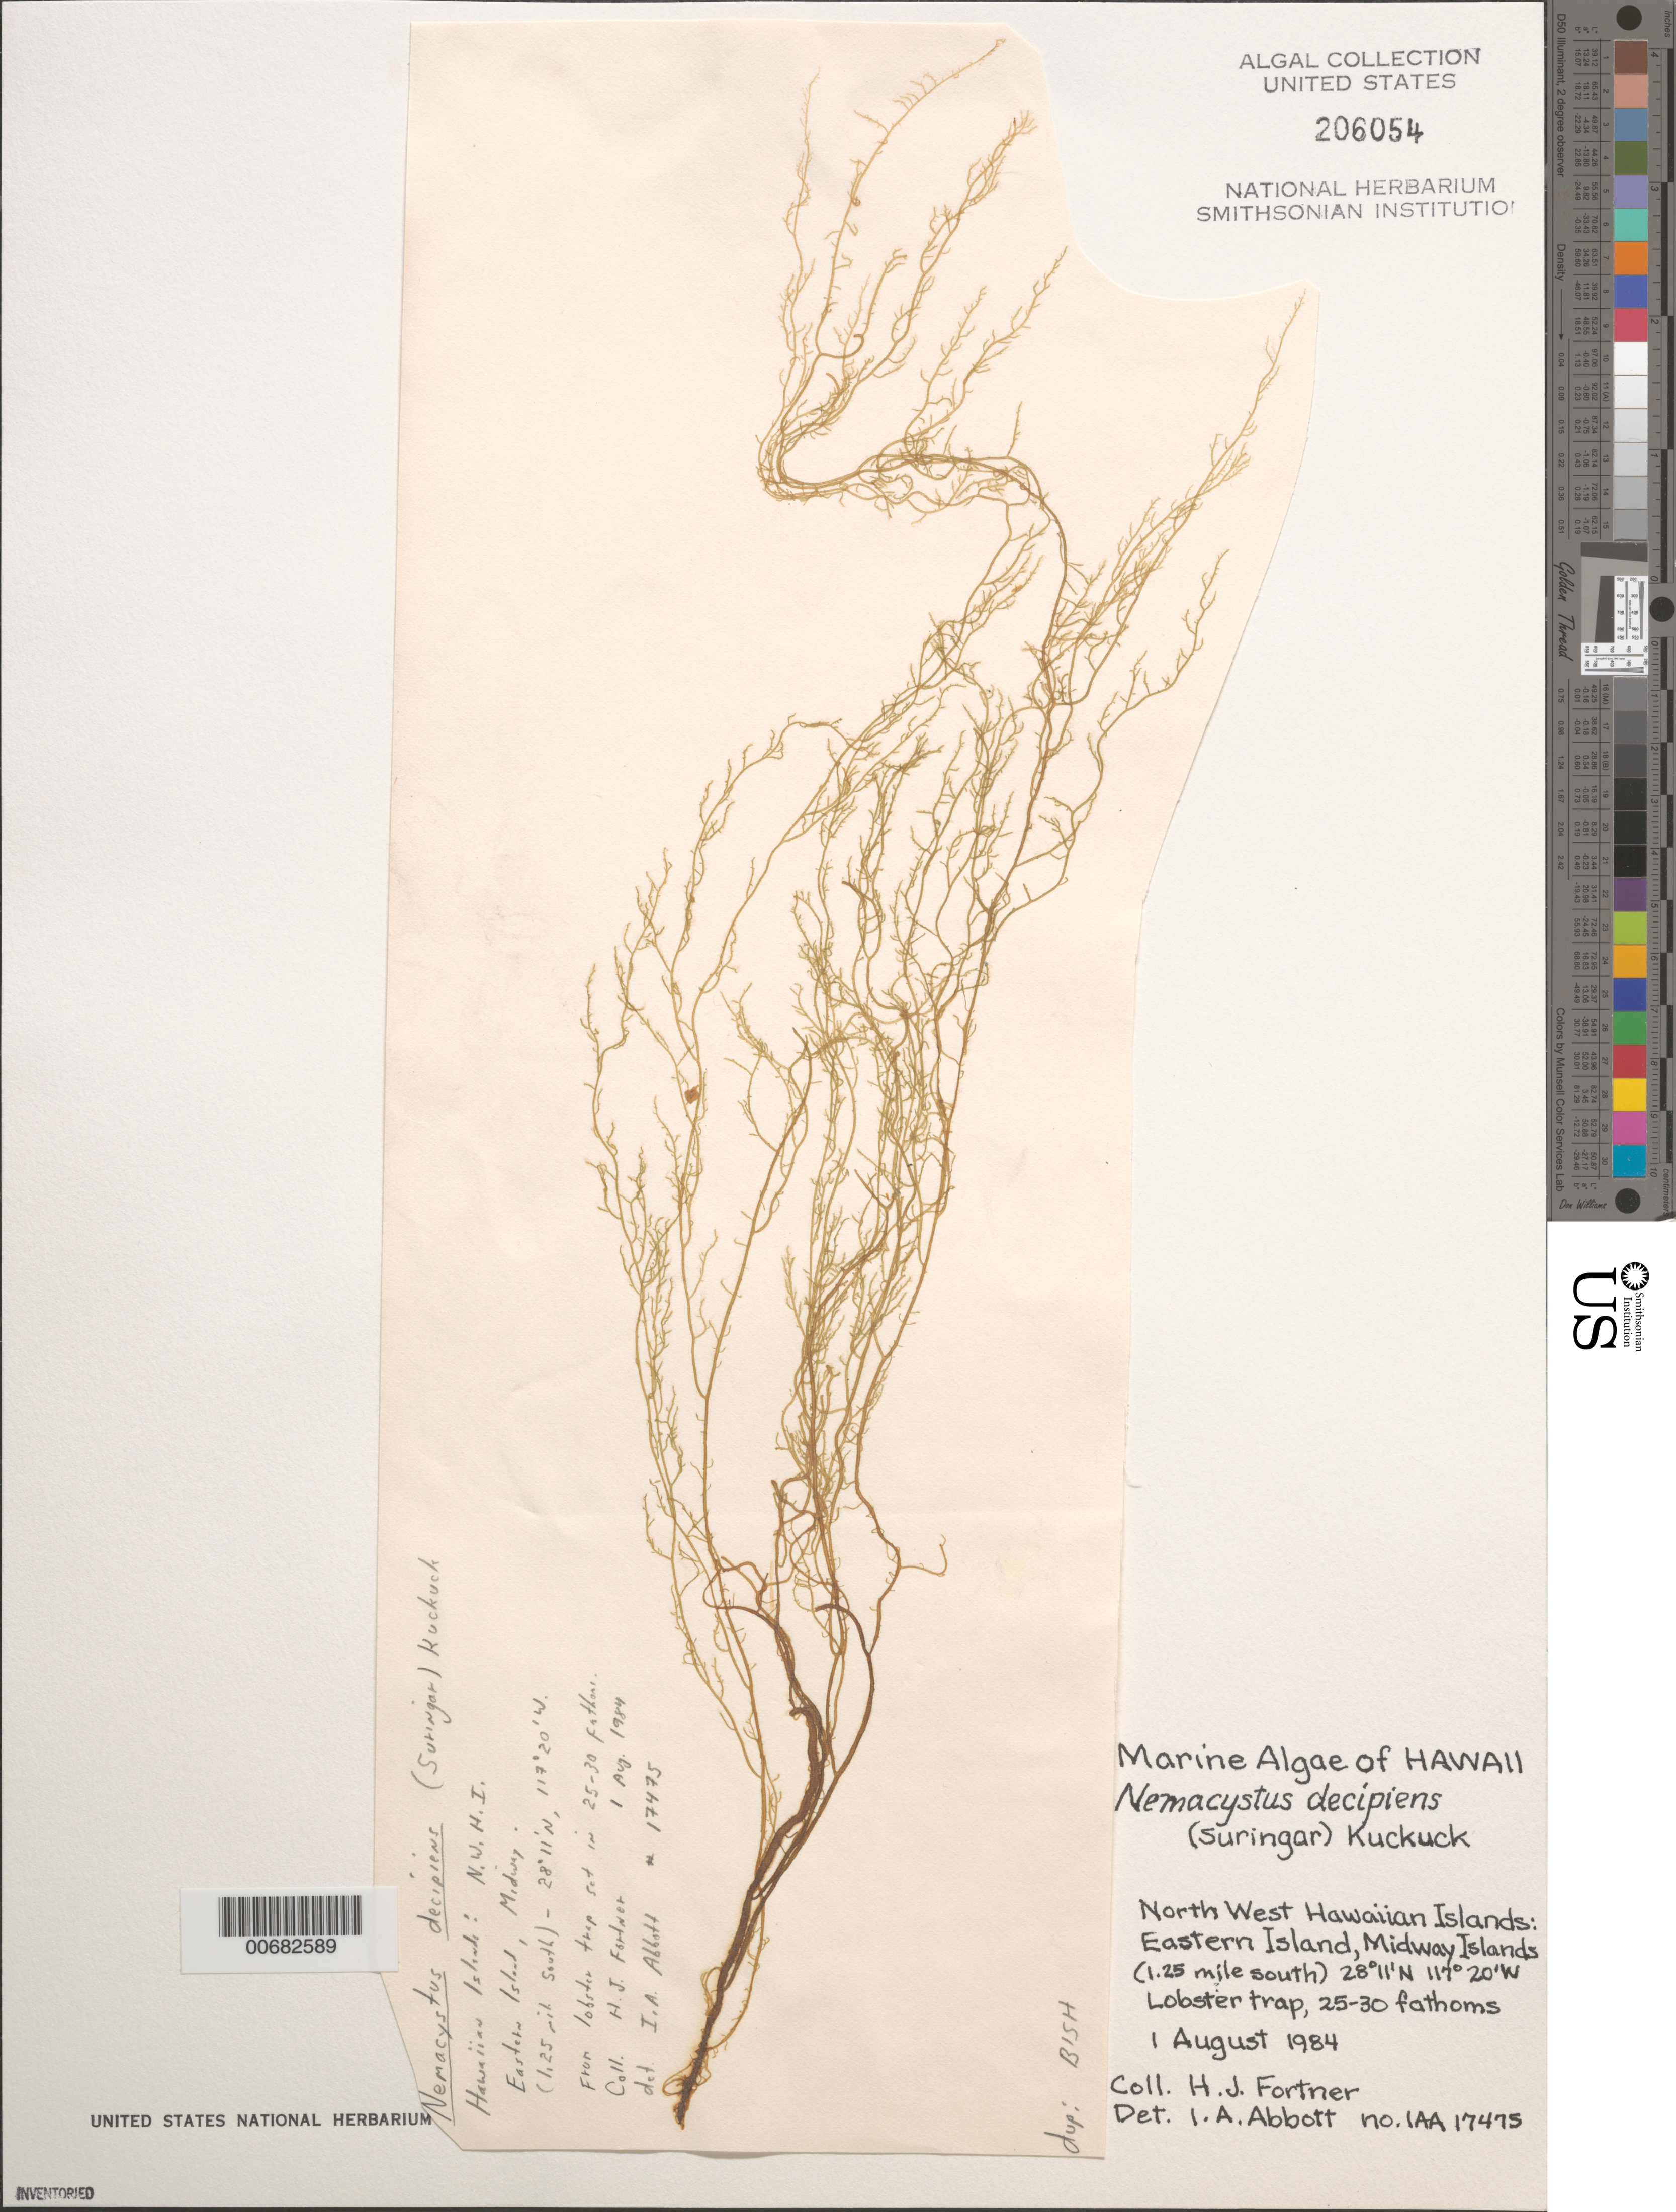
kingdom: Chromista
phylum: Ochrophyta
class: Phaeophyceae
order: Ectocarpales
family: Chordariaceae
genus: Nemacystus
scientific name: Nemacystus decipiens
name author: (Suringar) Kuckuck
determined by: Abbott, Isabella A.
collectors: H. Fortner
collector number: IAA 17475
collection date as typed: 01 Aug 1984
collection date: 1984-08-01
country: U.S. Administered Pacific Islands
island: Midway Atoll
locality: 1.25 miles S of Eastern Island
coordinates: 28 11' N, 177 20' W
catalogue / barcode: US 206054